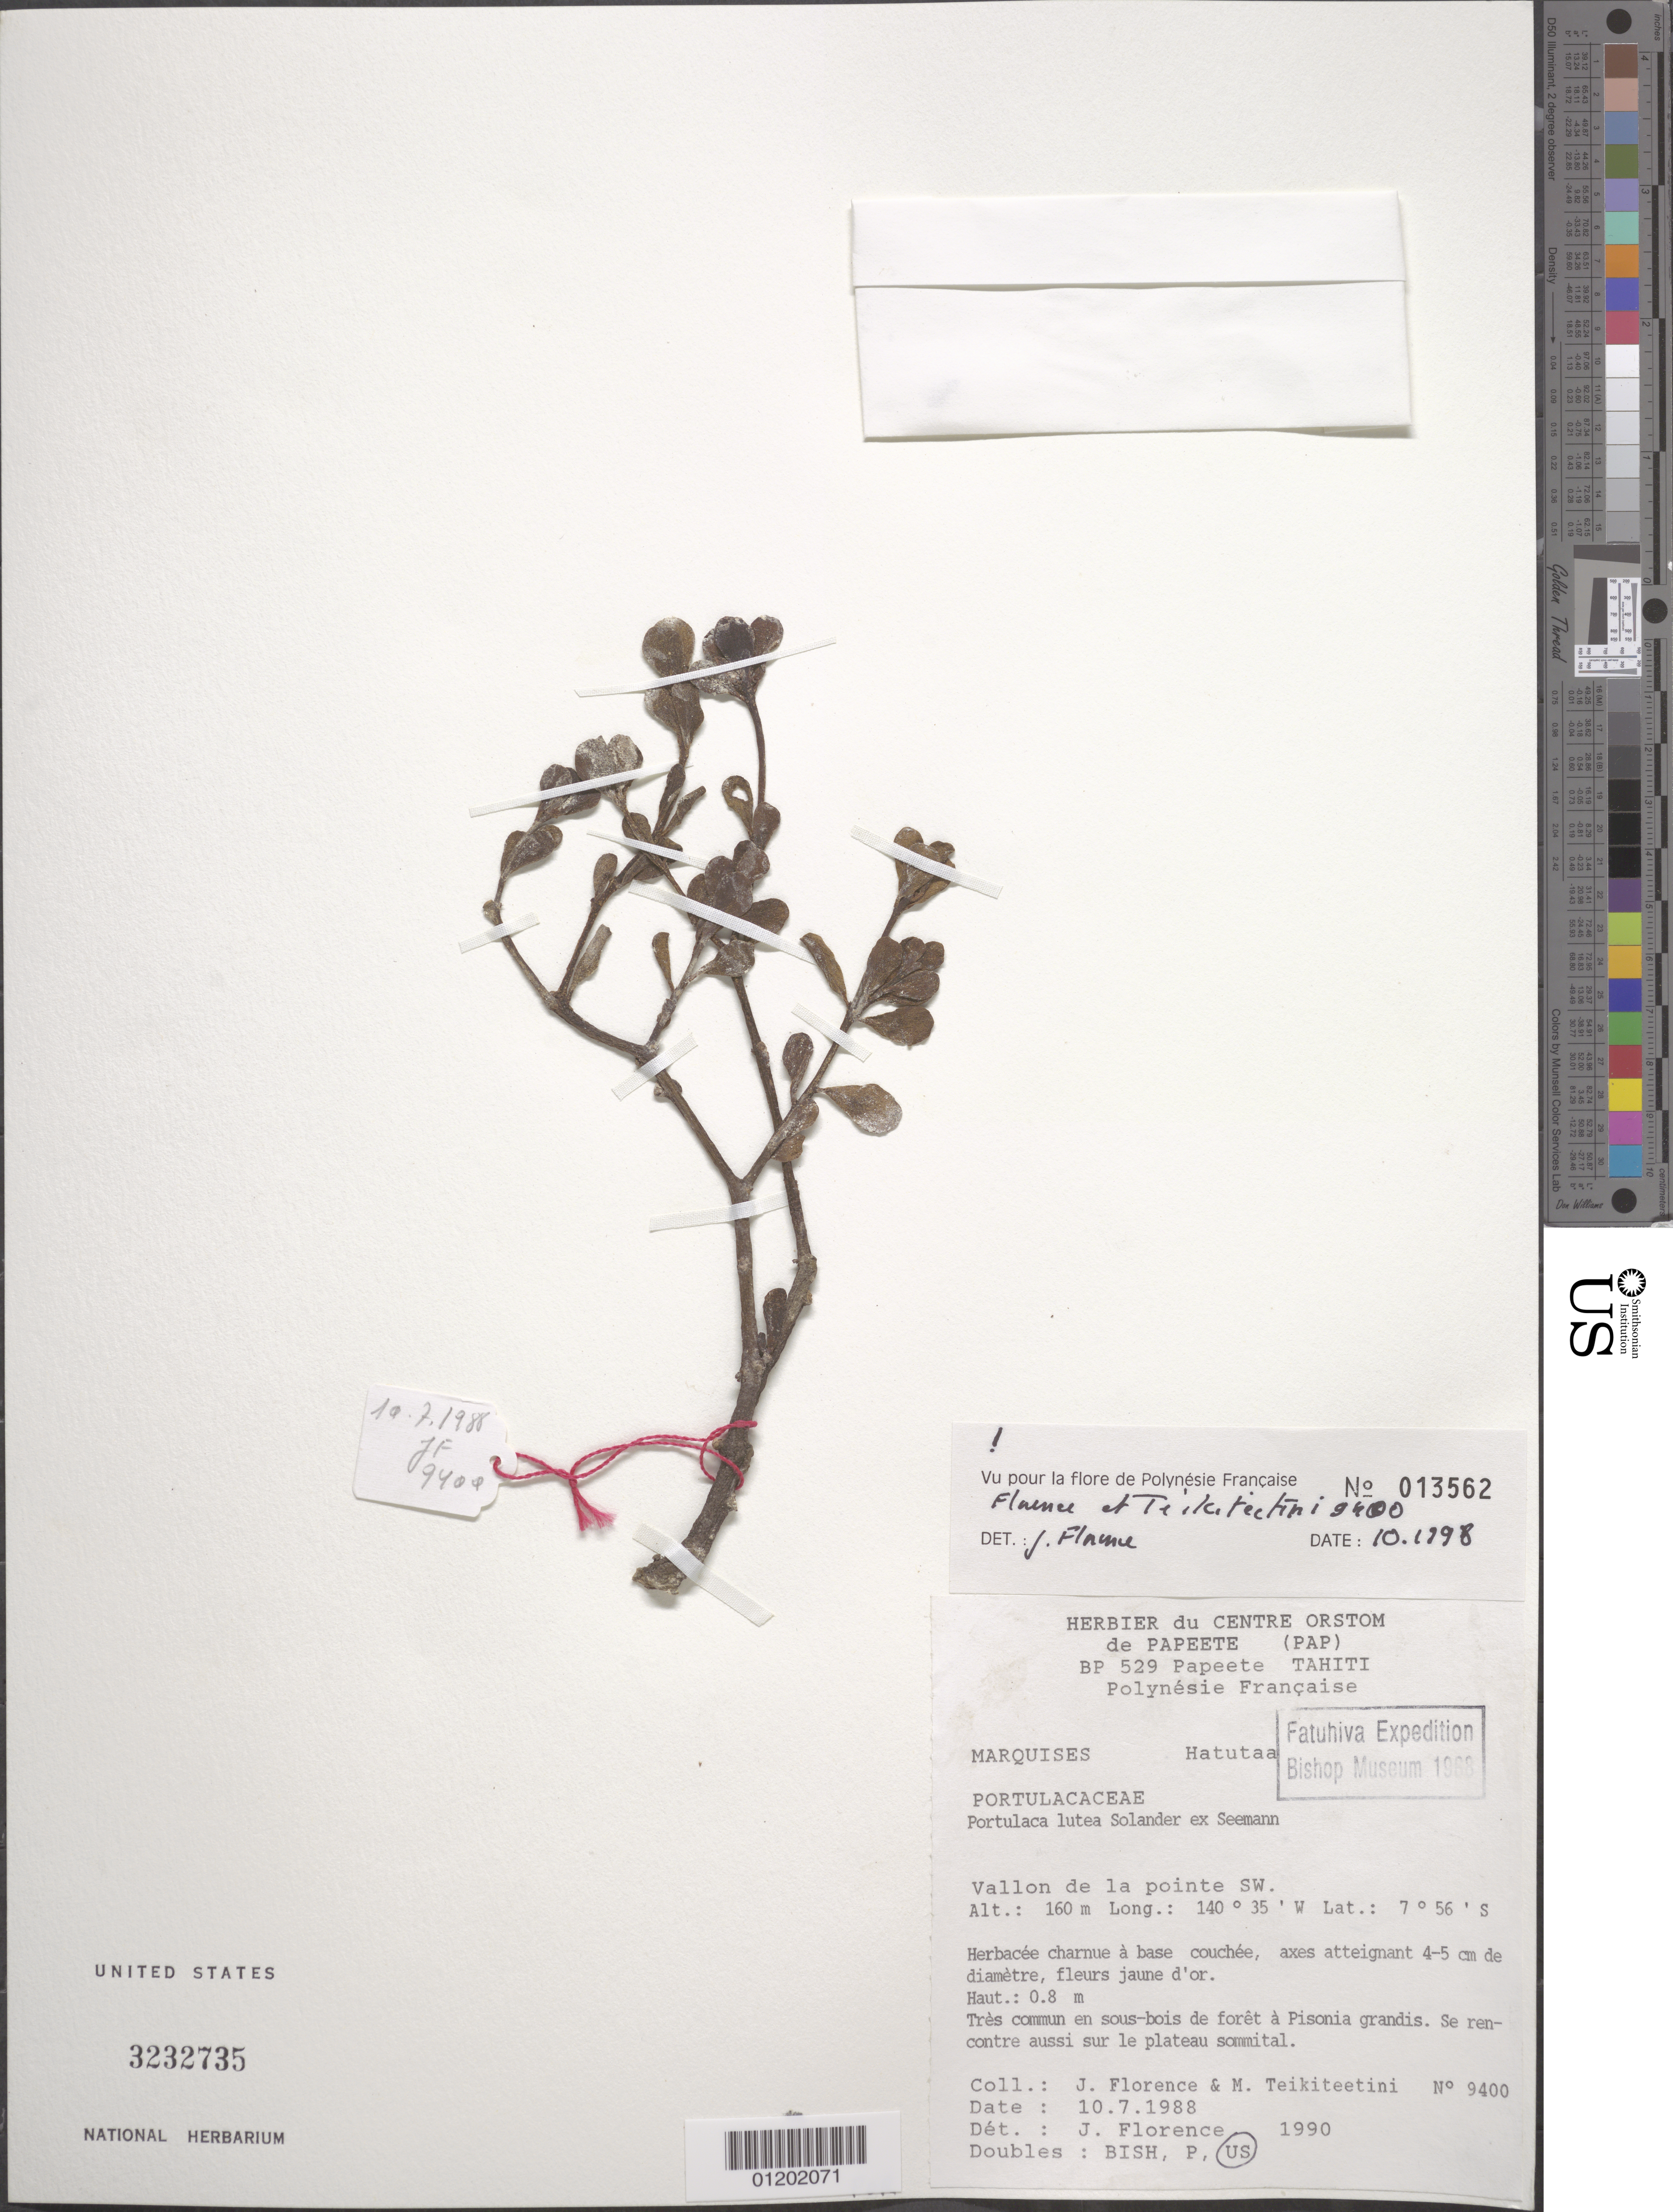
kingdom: Plantae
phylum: Tracheophyta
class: Magnoliopsida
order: Caryophyllales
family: Portulacaceae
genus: Portulaca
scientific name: Portulaca lutea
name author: Sol. ex G. Forst.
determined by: Florence, J.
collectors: J. Florence & M. Teikiteetini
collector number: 9400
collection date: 1988-07-10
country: French Polynesia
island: Hatutaa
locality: Vallon de la pointe SW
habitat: Très commun en sous-bois de fôret à Pisonia grandis. Se rencontre aussi sur le plateau sommital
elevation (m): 160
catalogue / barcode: US 3232735